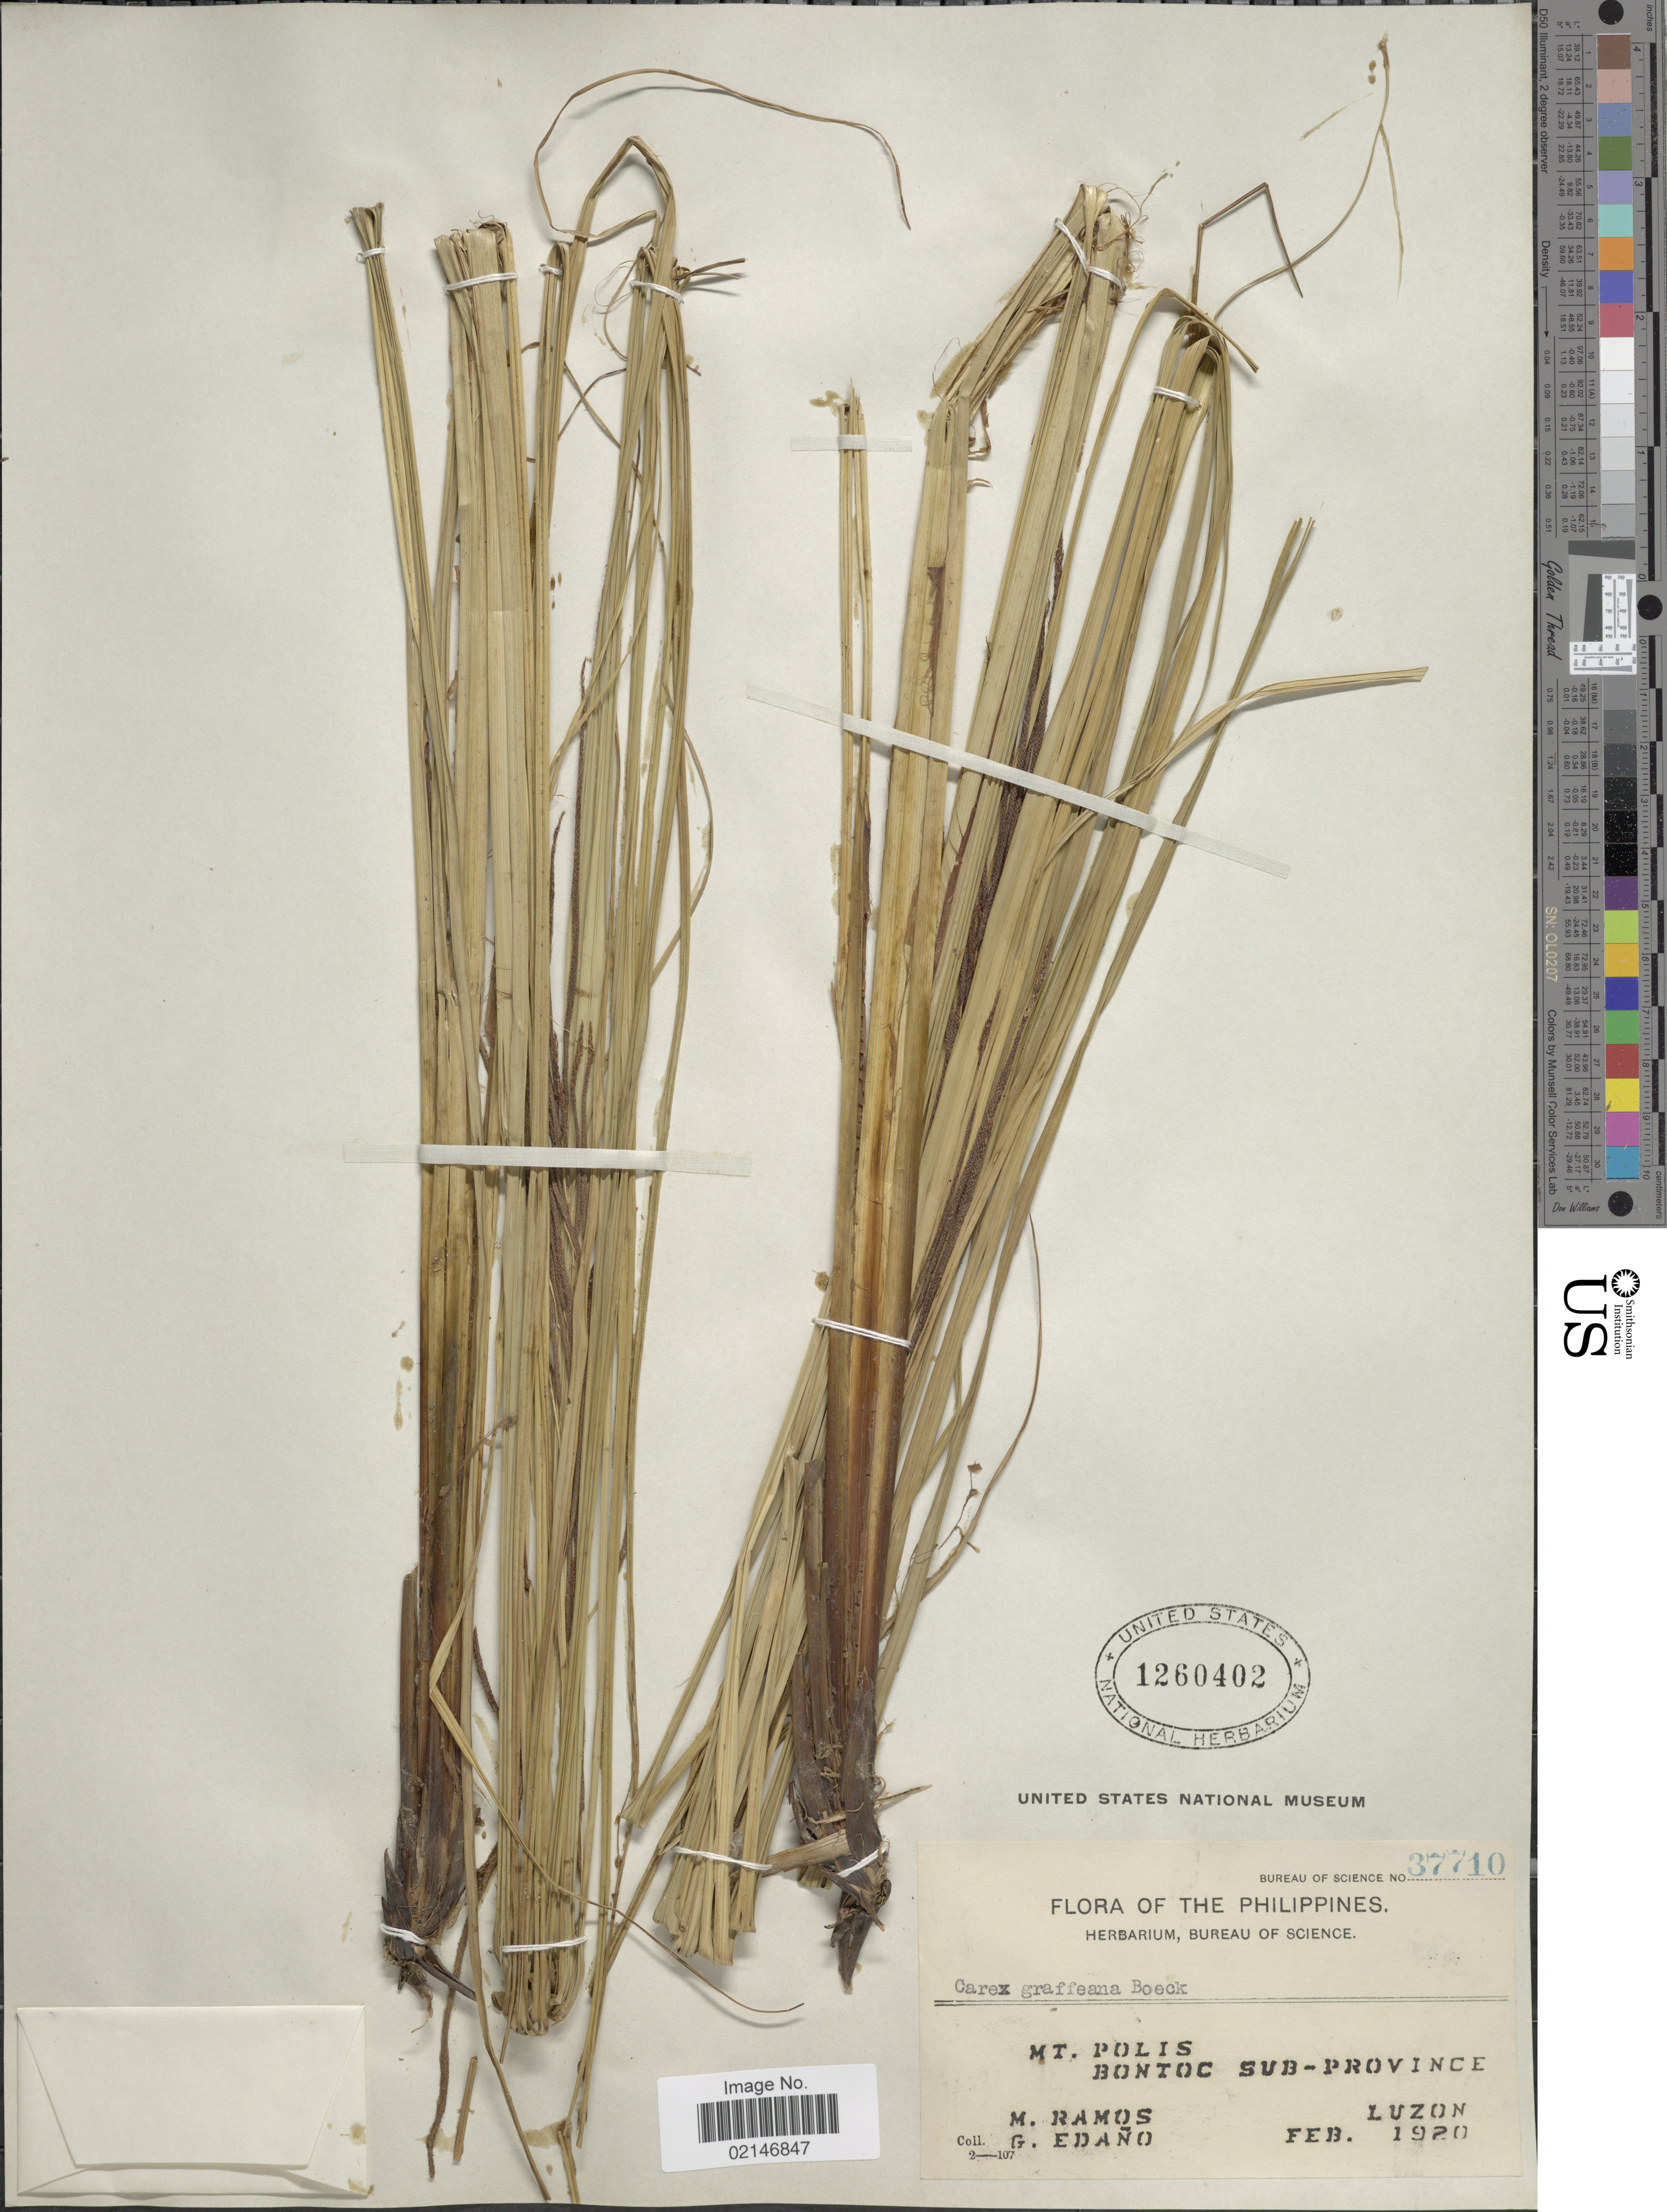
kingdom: Plantae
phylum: Tracheophyta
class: Liliopsida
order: Poales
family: Cyperaceae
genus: Carex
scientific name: Carex graeffeana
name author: Boeckeler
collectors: M. Ramos & G. Edaño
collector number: Bureau Of Science 37710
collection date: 1920-02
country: Philippines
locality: Mt. Polis, Bontoc Sub Province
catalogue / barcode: US 1260402